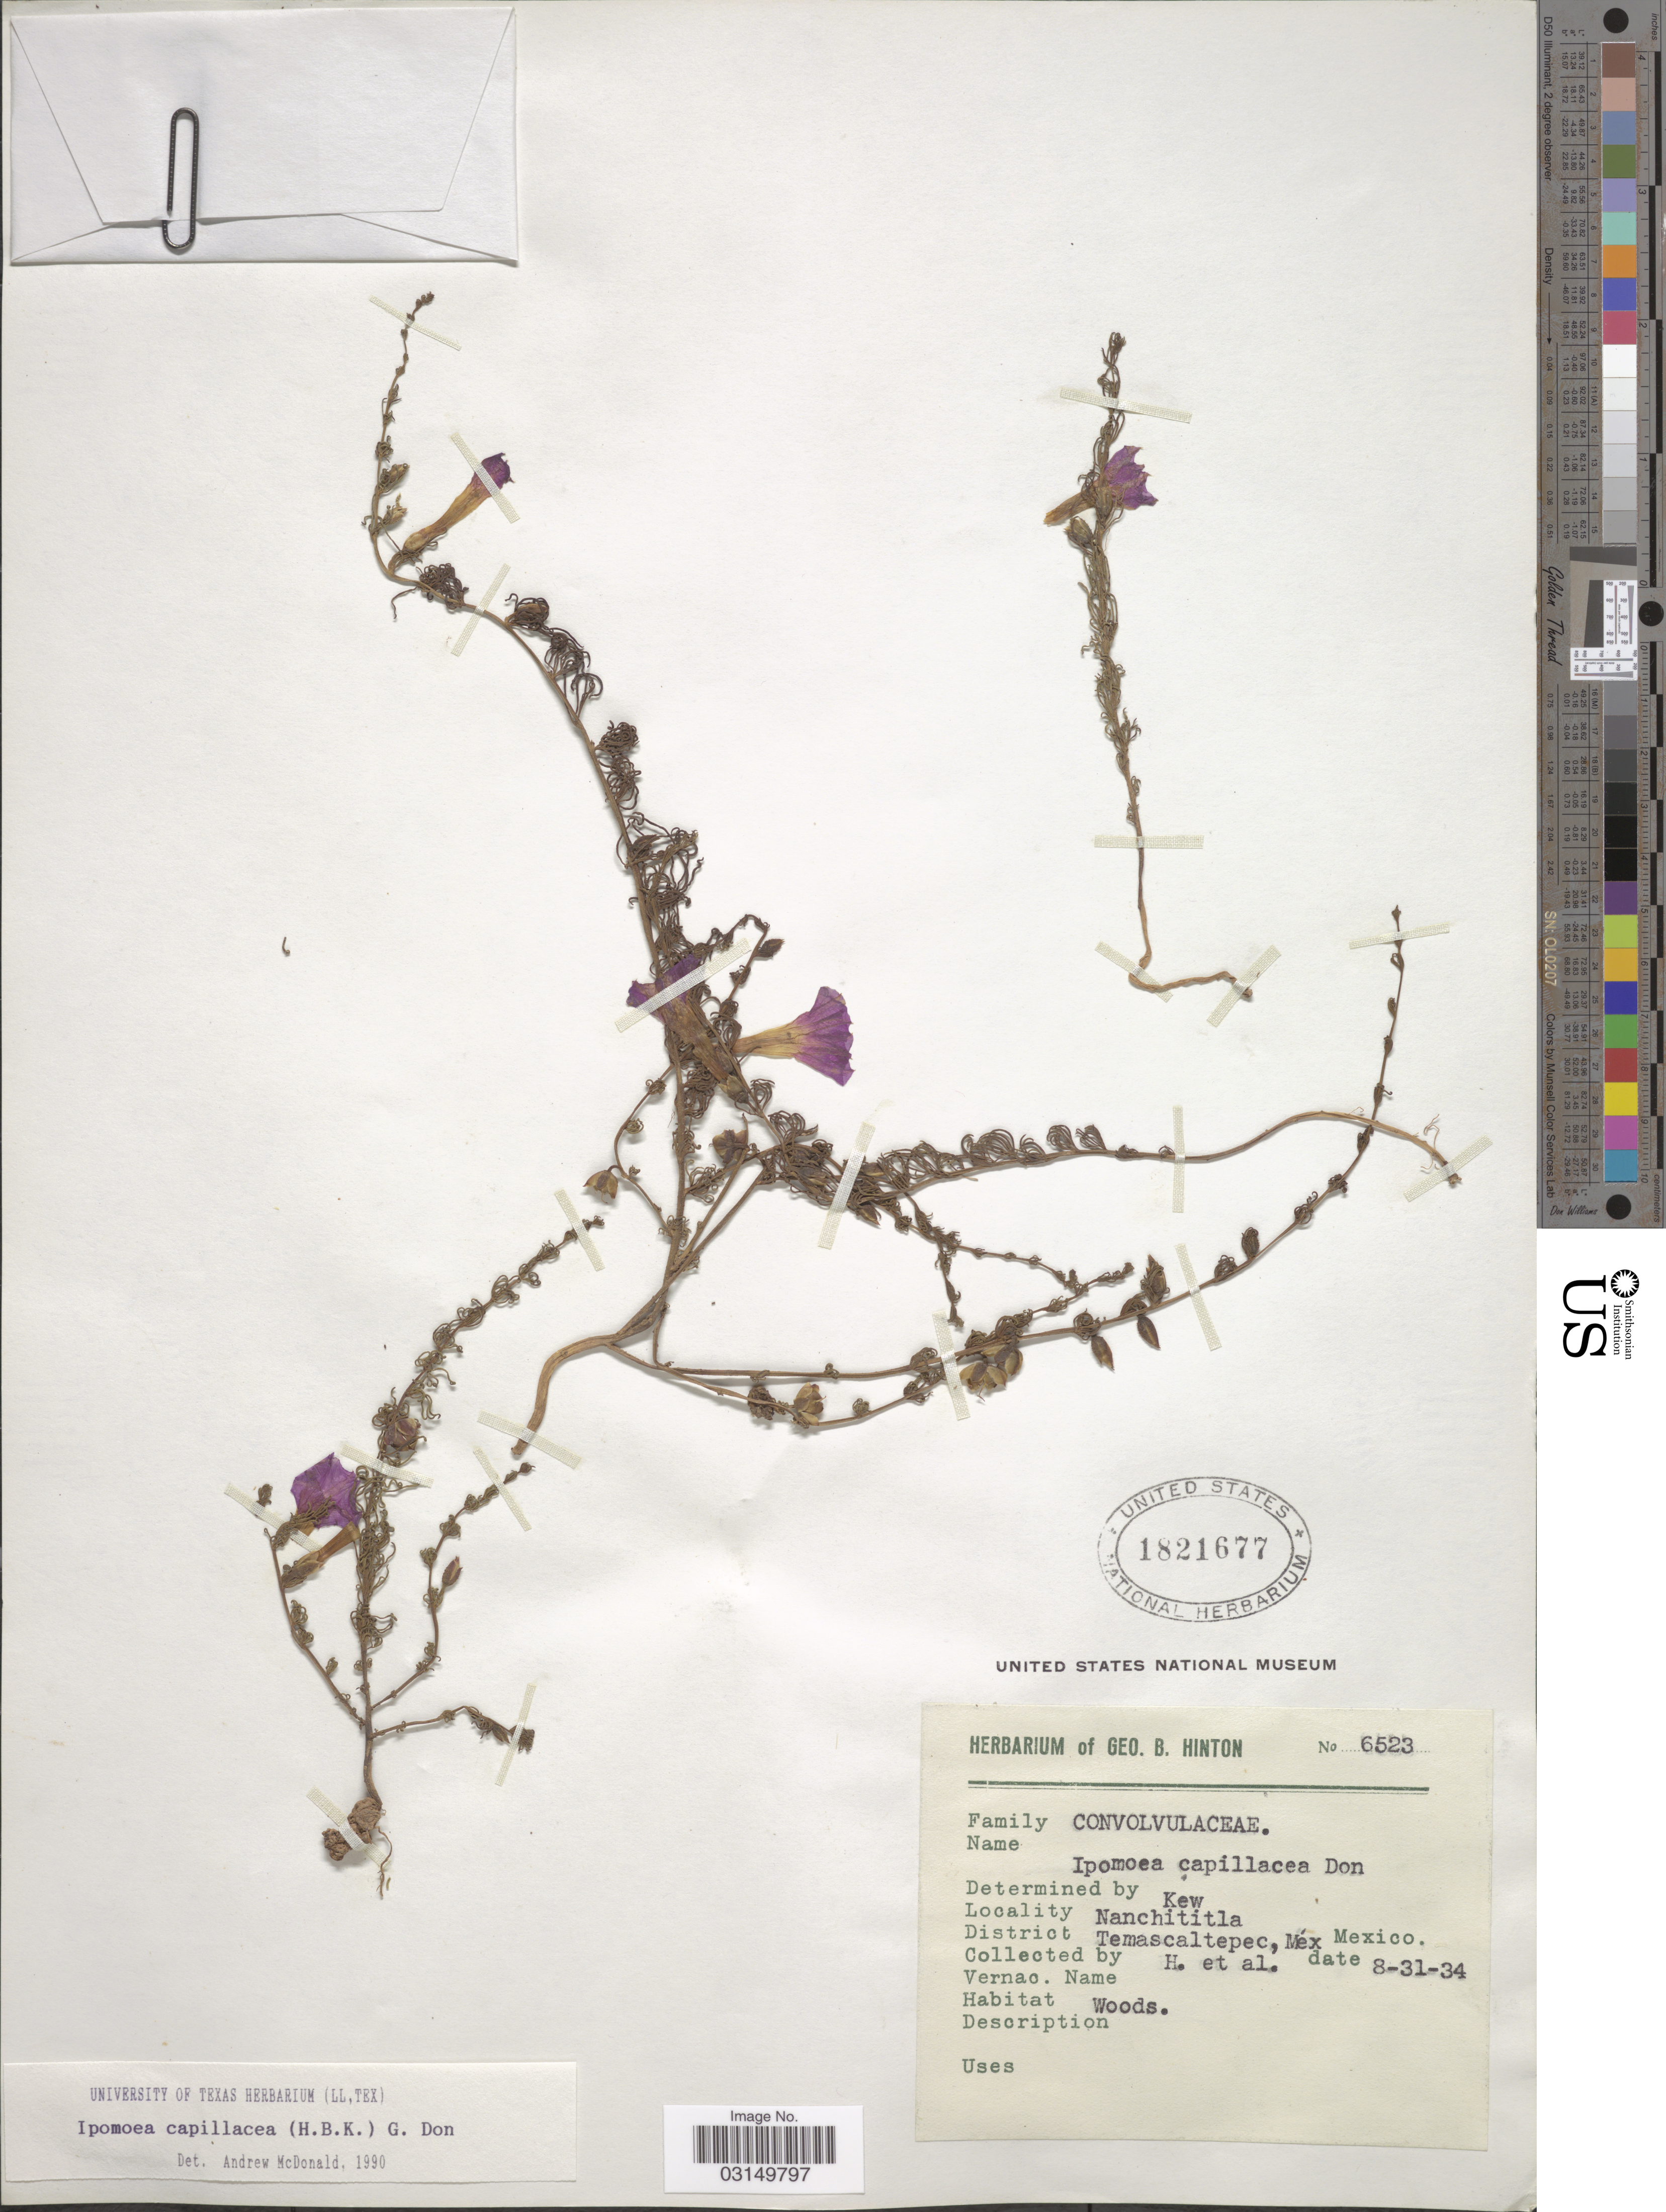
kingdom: Plantae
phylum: Tracheophyta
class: Magnoliopsida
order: Solanales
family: Convolvulaceae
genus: Ipomoea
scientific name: Ipomoea capillacea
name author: (Kunth) G. Don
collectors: G. B. Hinton & et al.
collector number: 6523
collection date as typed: Transcribed d/m/y: 31/8/34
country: Mexico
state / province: México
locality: Nanchititla, District Temascaltepec, Méx., Mexico.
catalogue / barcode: US 1821677